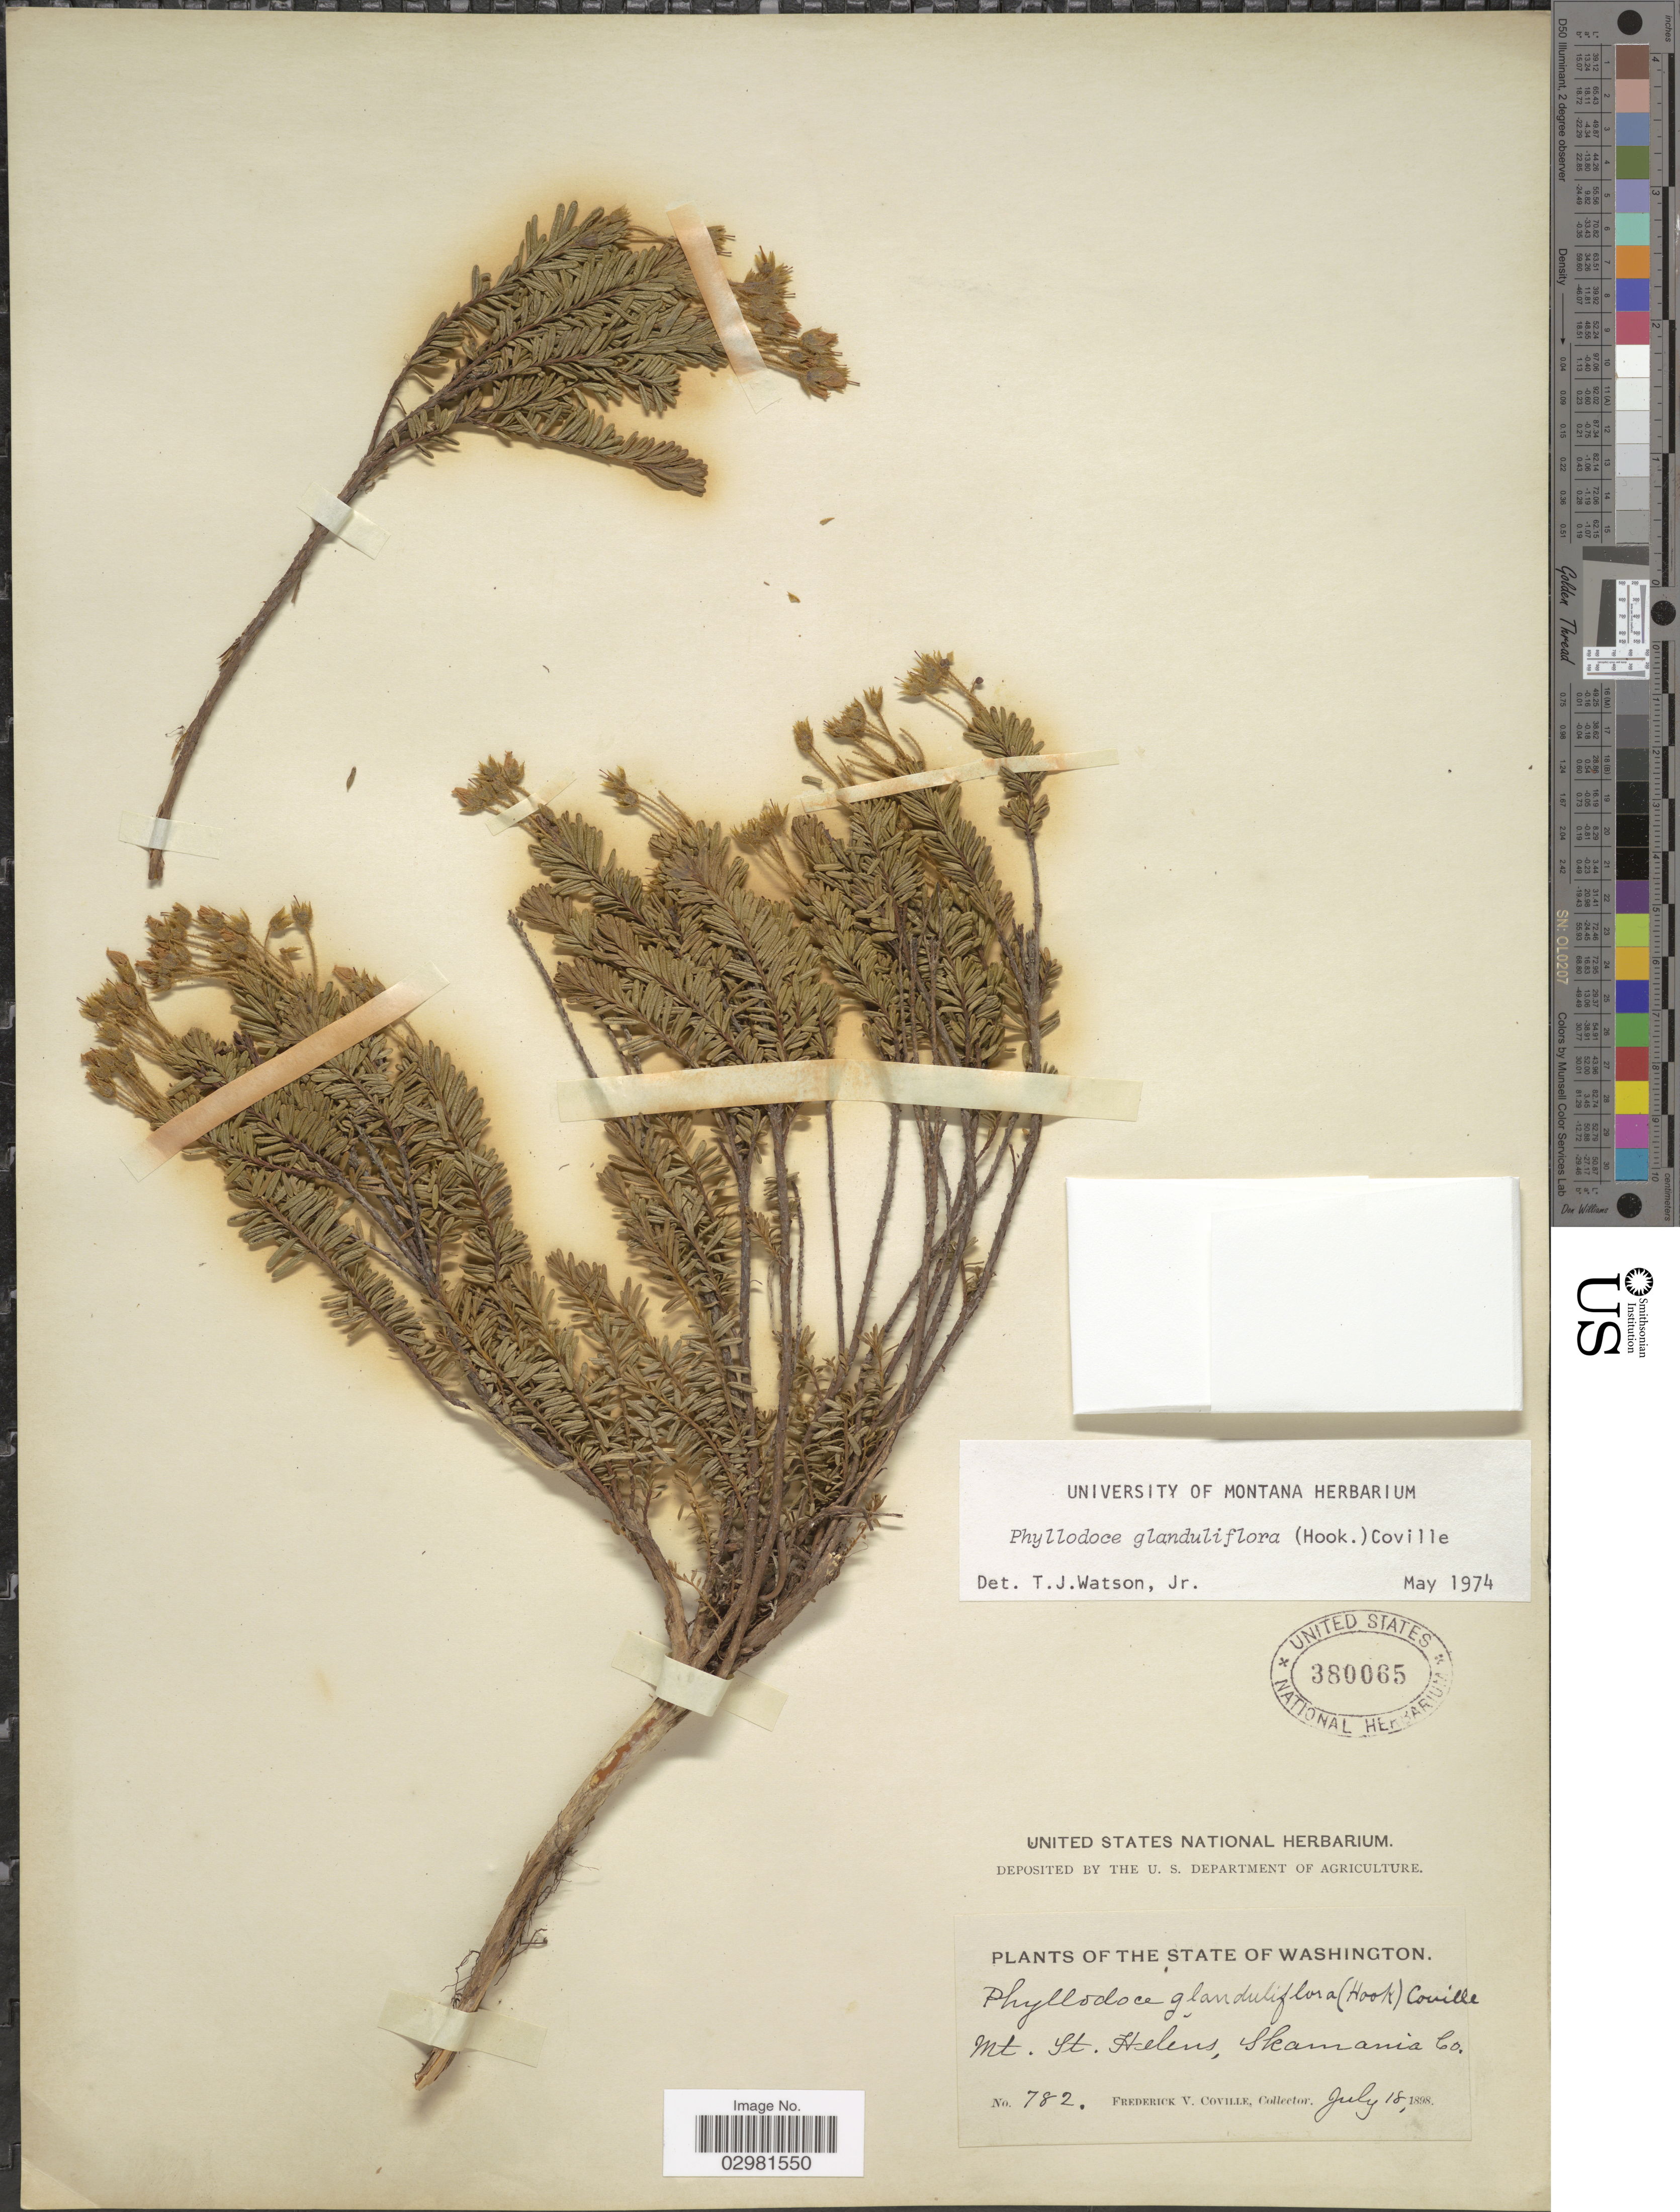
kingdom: Plantae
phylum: Tracheophyta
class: Magnoliopsida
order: Ericales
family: Ericaceae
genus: Phyllodoce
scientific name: Phyllodoce glanduliflora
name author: (Hook.) Coville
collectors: F. V. Coville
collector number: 782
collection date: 1898-07-18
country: United States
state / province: Washington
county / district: Skamania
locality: Mt. St. Helens, Skamania Co.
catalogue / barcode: US 380065